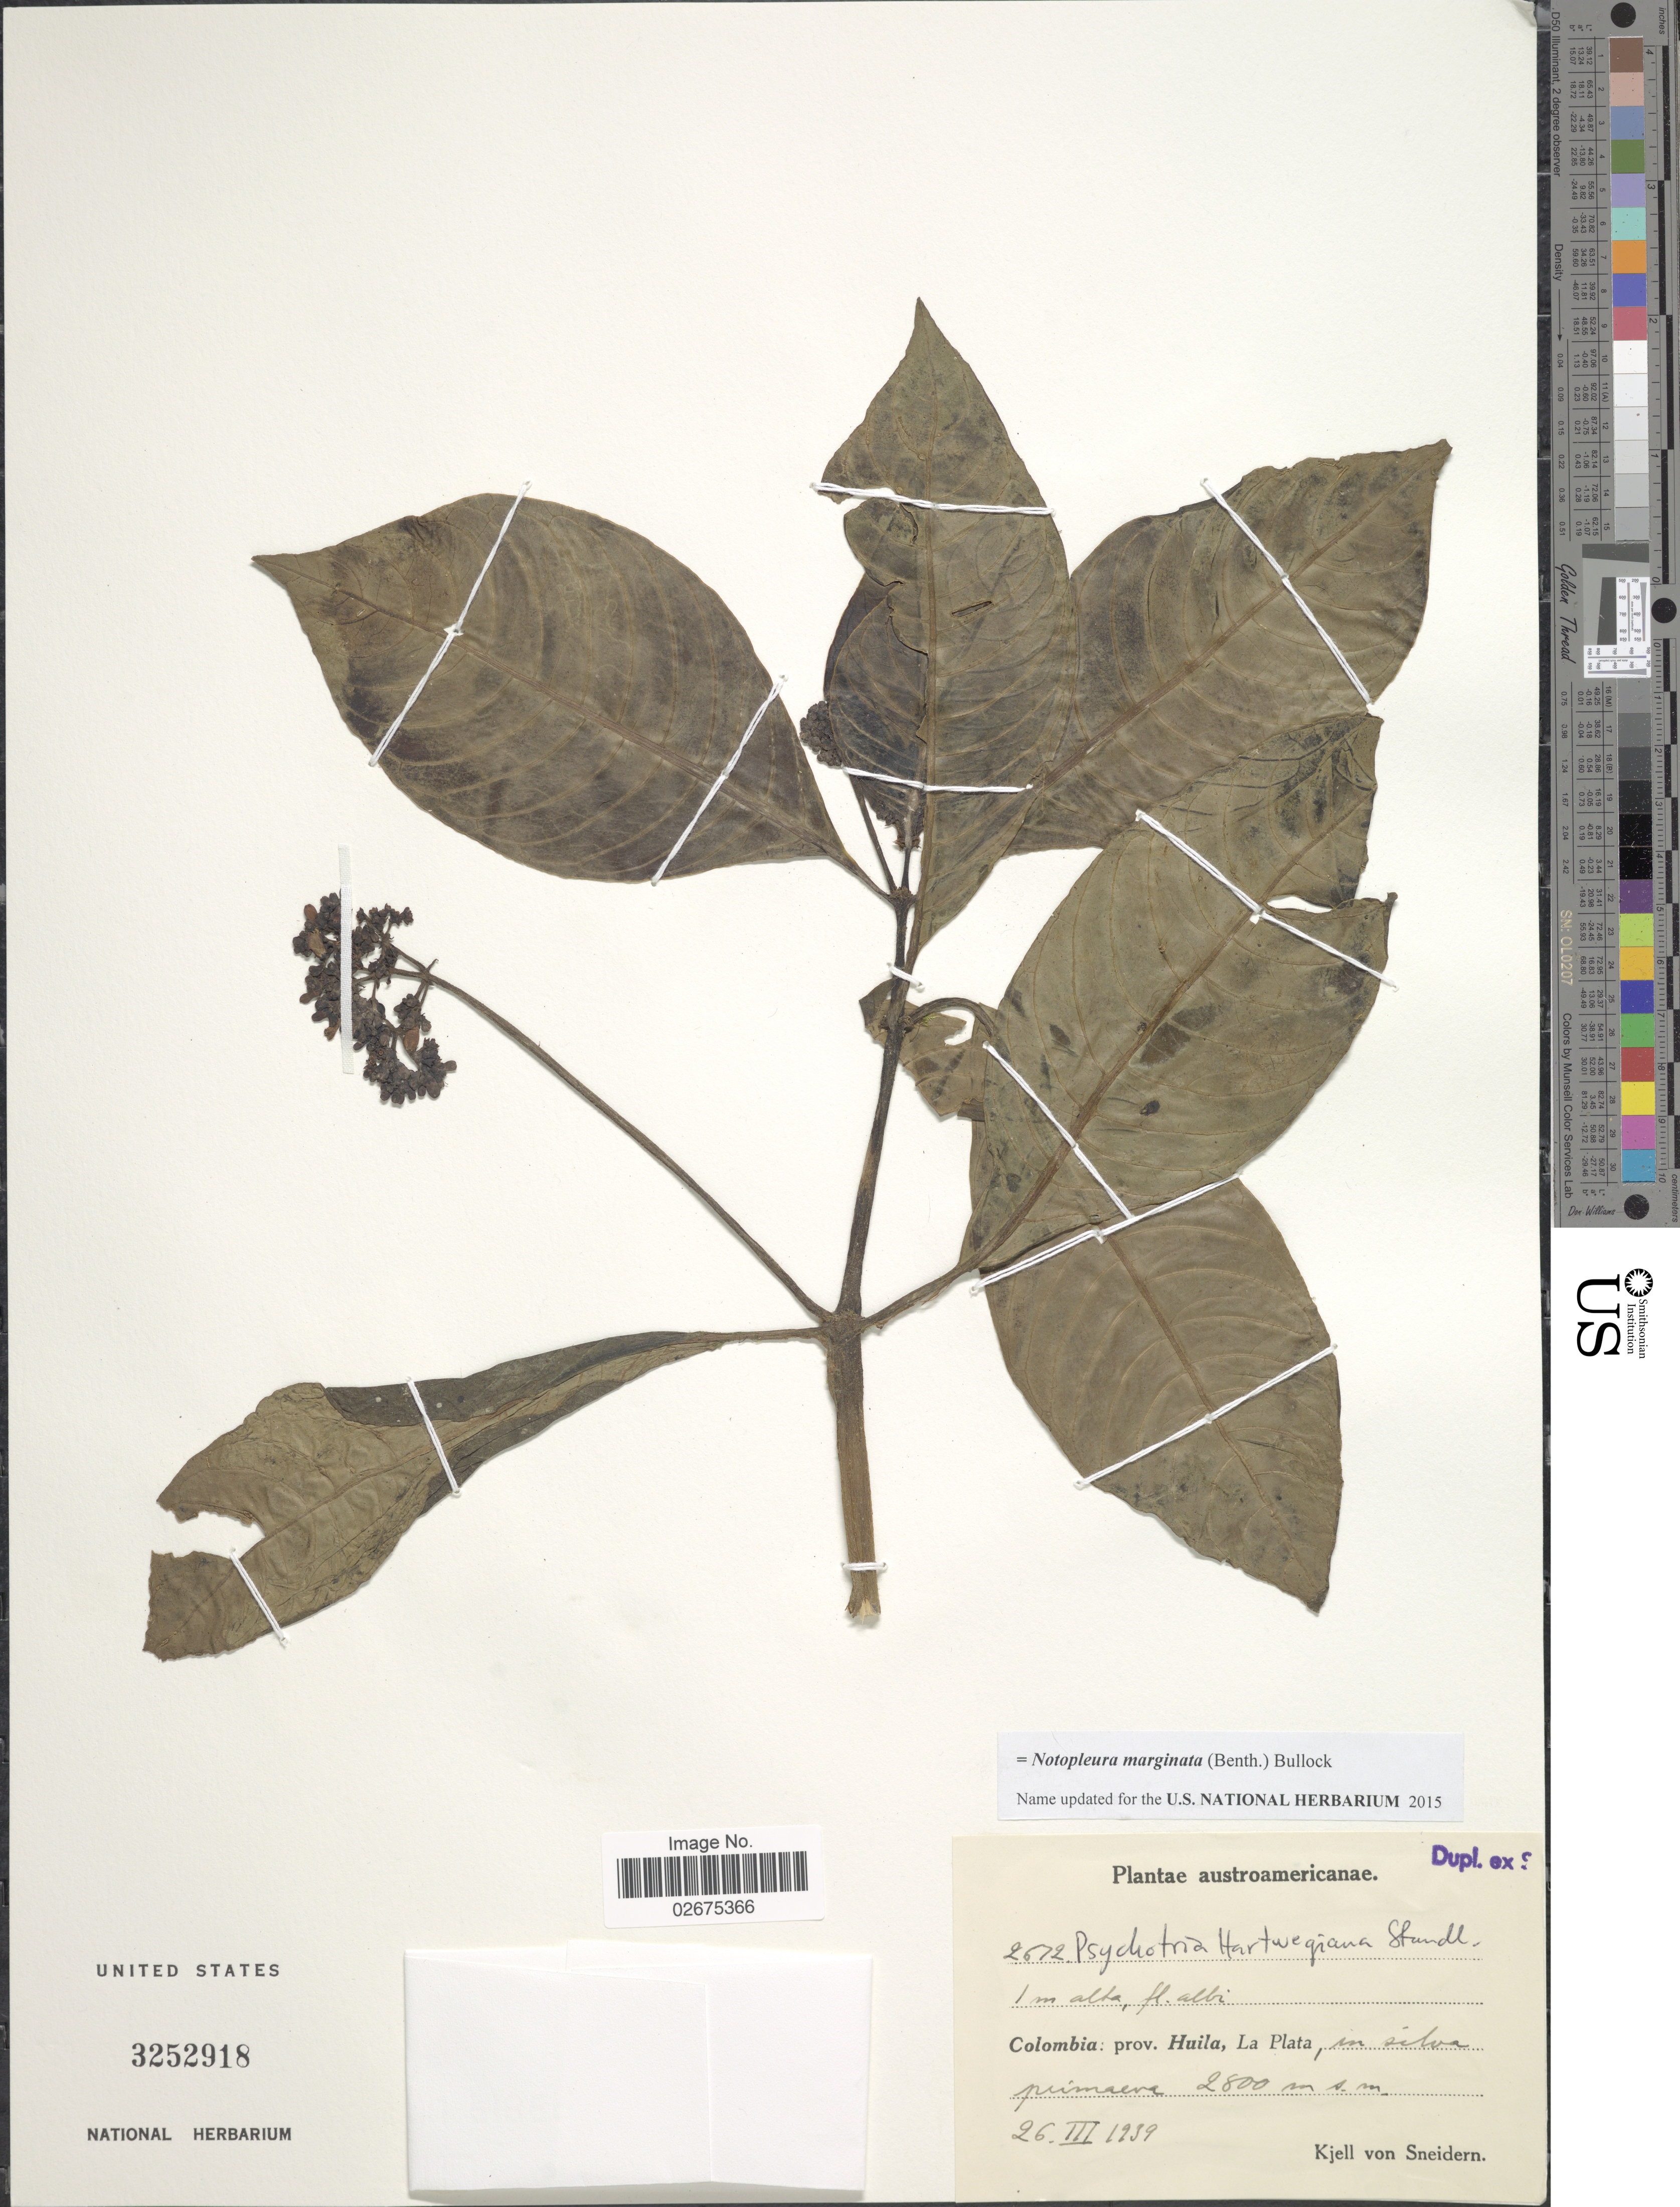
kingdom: Plantae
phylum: Tracheophyta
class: Magnoliopsida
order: Gentianales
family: Rubiaceae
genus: Notopleura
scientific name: Notopleura marginata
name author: (Benth.) Bullock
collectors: K. von Sneidern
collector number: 2672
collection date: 1939-03-26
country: Colombia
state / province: Huila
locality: La Plata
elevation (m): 2800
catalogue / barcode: US 3252918